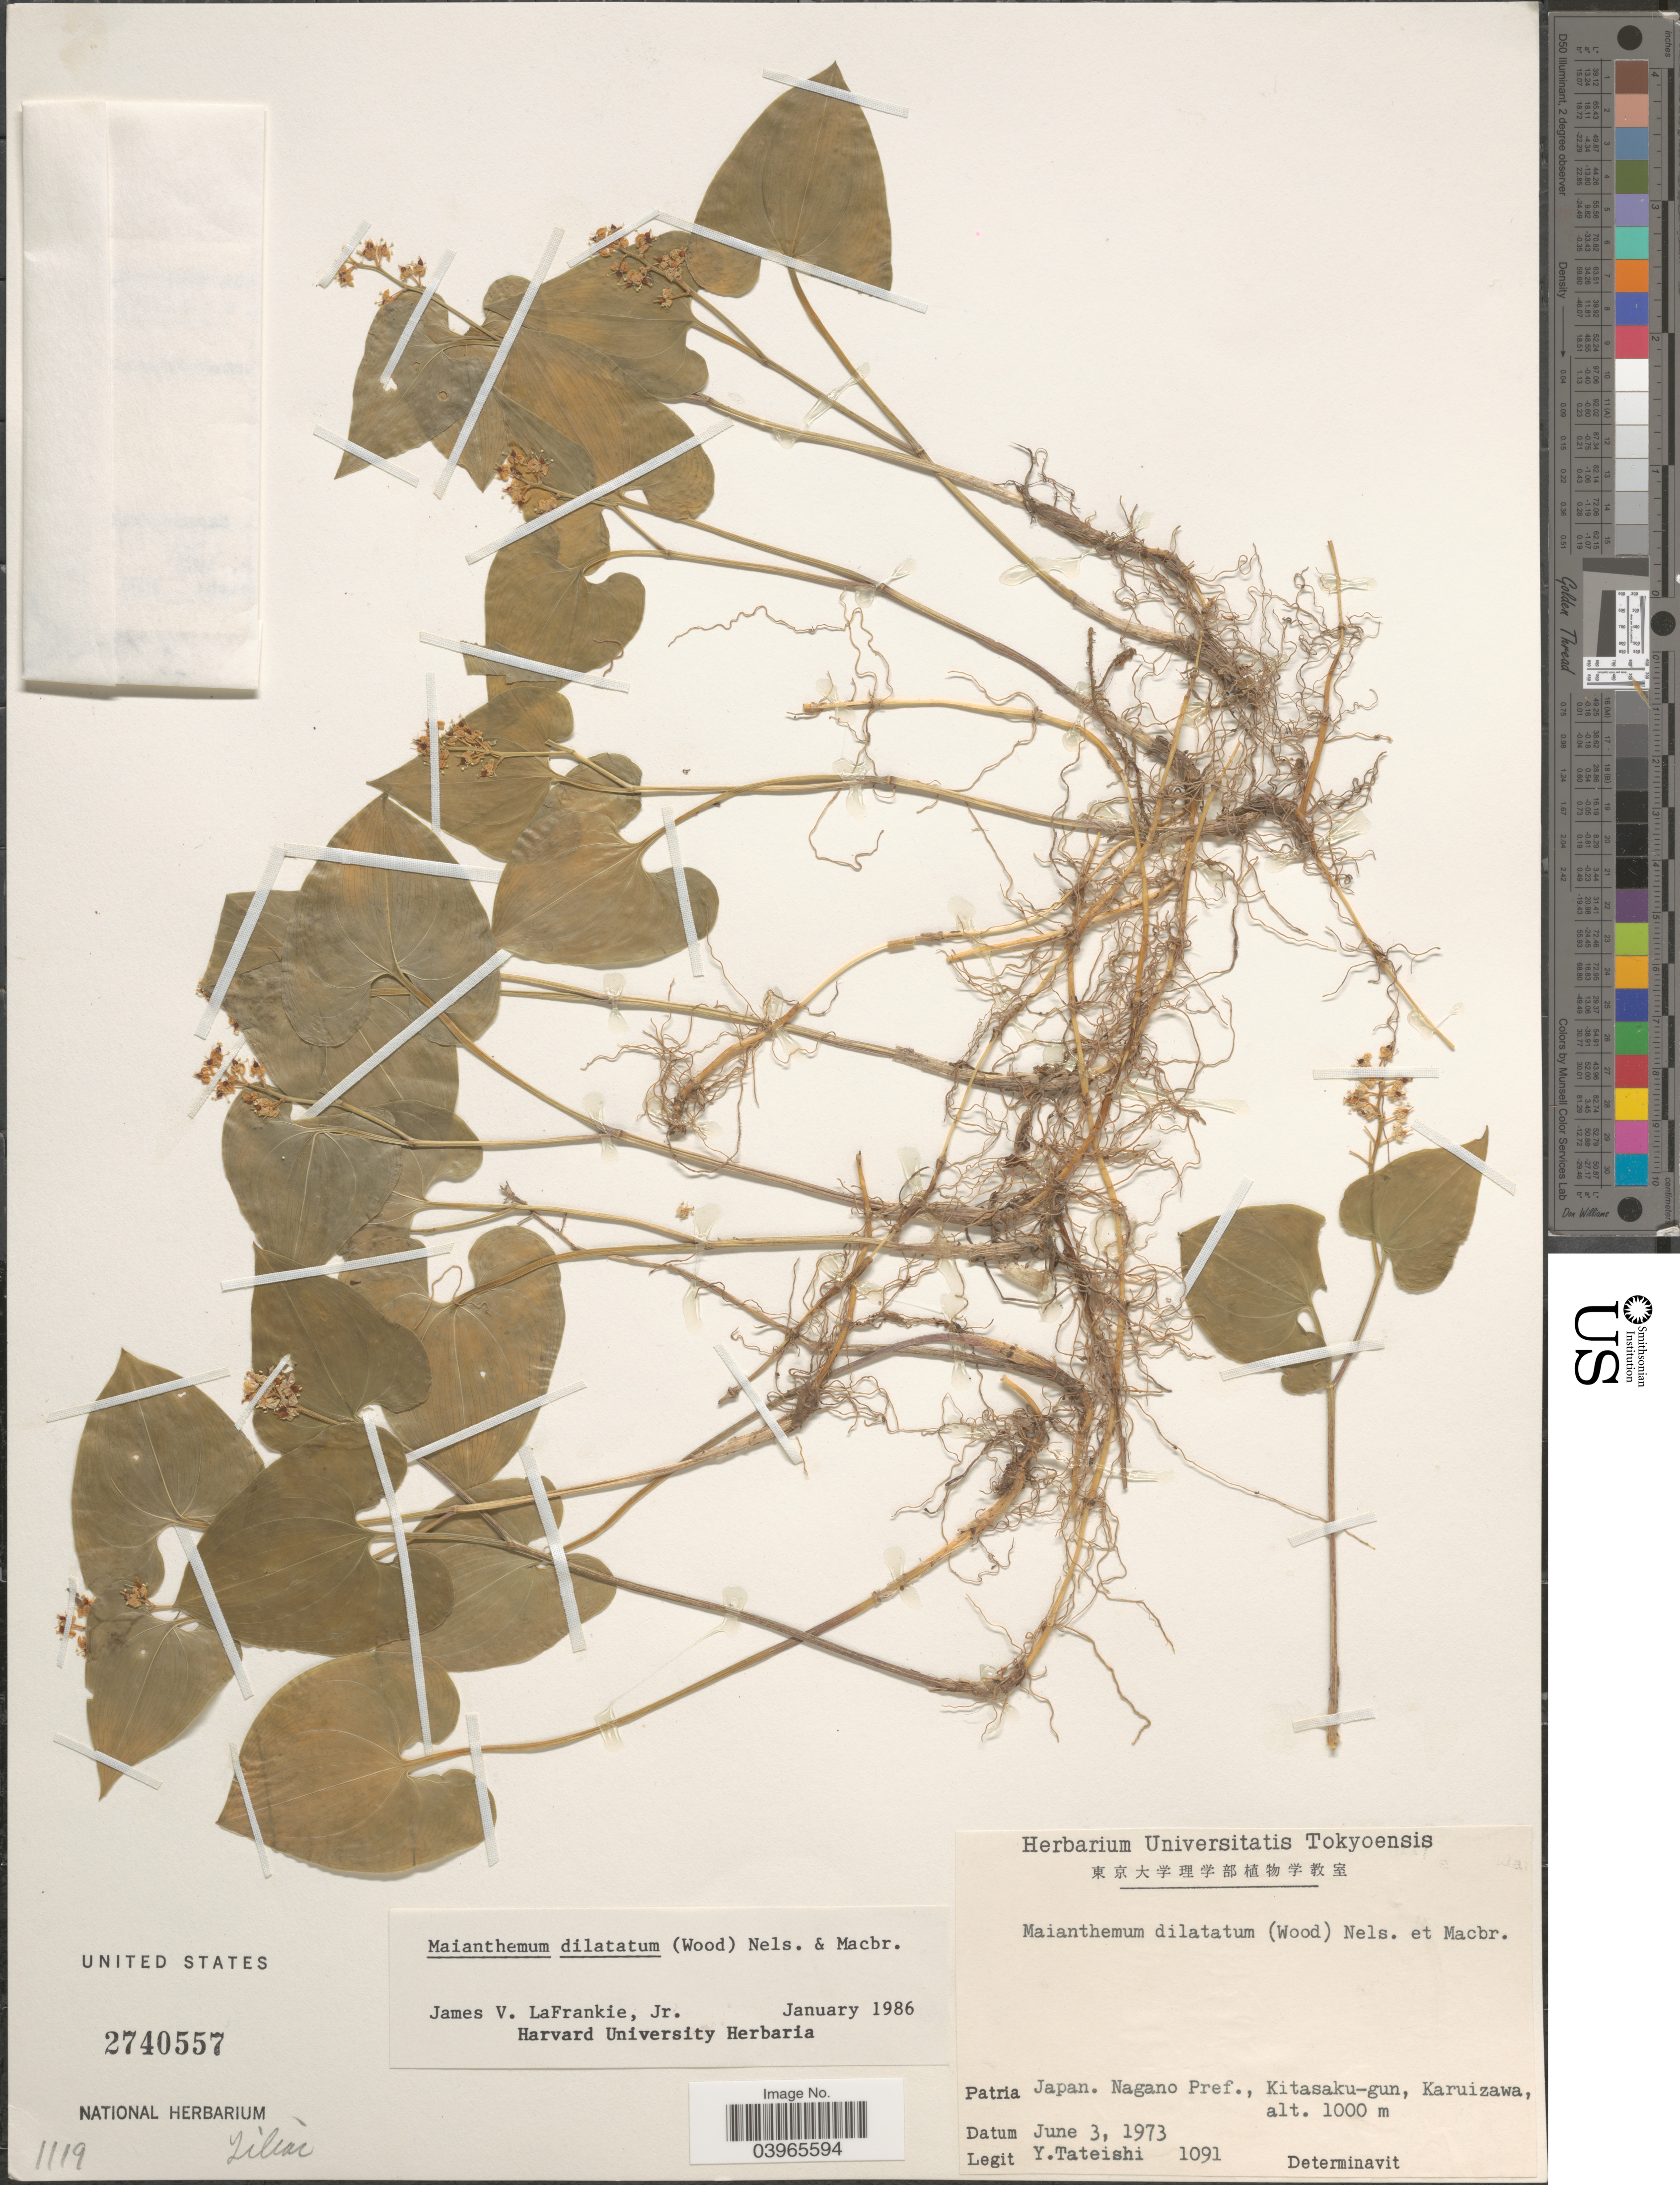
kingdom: Plantae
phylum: Tracheophyta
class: Liliopsida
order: Asparagales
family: Asparagaceae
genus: Maianthemum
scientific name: Maianthemum dilatatum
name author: (Alph. Wood) A. Nelson & J.F. Macbr.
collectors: Y. Tateishi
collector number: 1091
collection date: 1973-06-03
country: Japan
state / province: Nagano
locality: Nagano Pref., Kitasaku-gun, Karuizawa.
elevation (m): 1000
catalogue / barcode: US 2740557